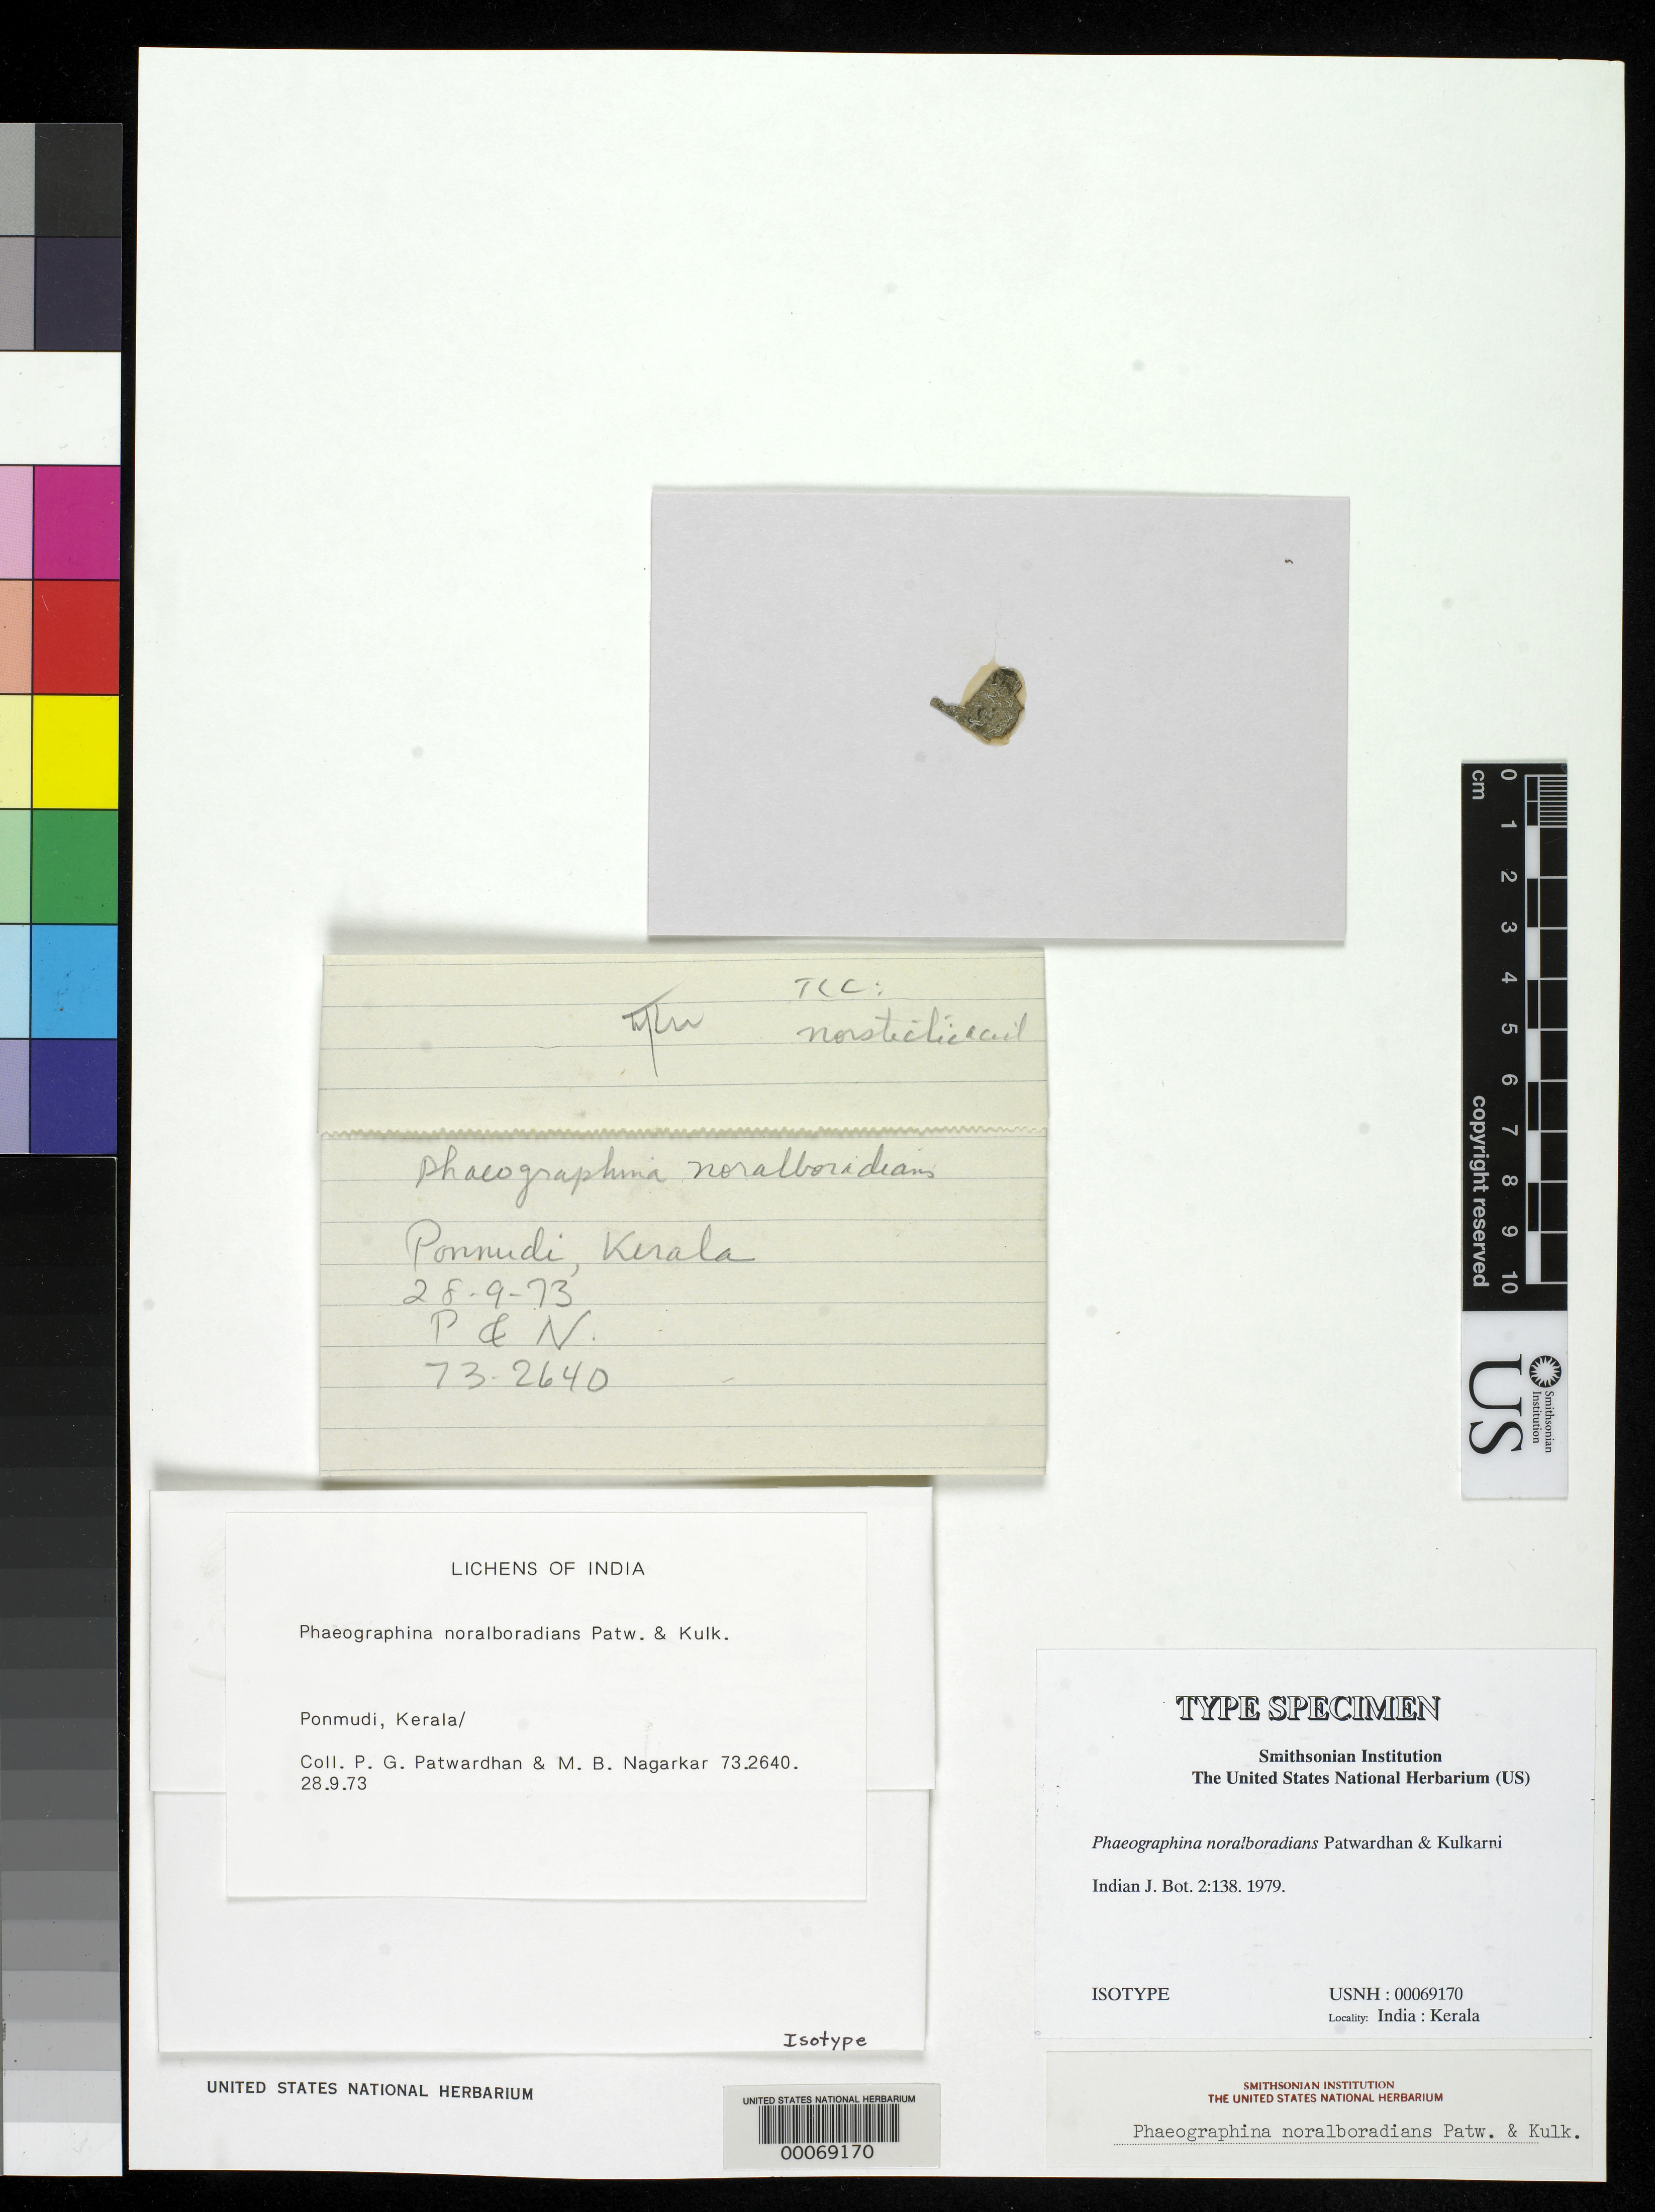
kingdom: Fungi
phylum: Ascomycota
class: Lecanoromycetes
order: Ostropales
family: Graphidaceae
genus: Phaeographina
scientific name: Phaeographina noralboradians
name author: Patw. & Kulkarni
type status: Isotype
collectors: P. G. Patwardhan & M. Nagarkar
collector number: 732640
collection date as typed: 28 Sep 1973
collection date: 1973-09-28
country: India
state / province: Kerala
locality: Ponmudi.